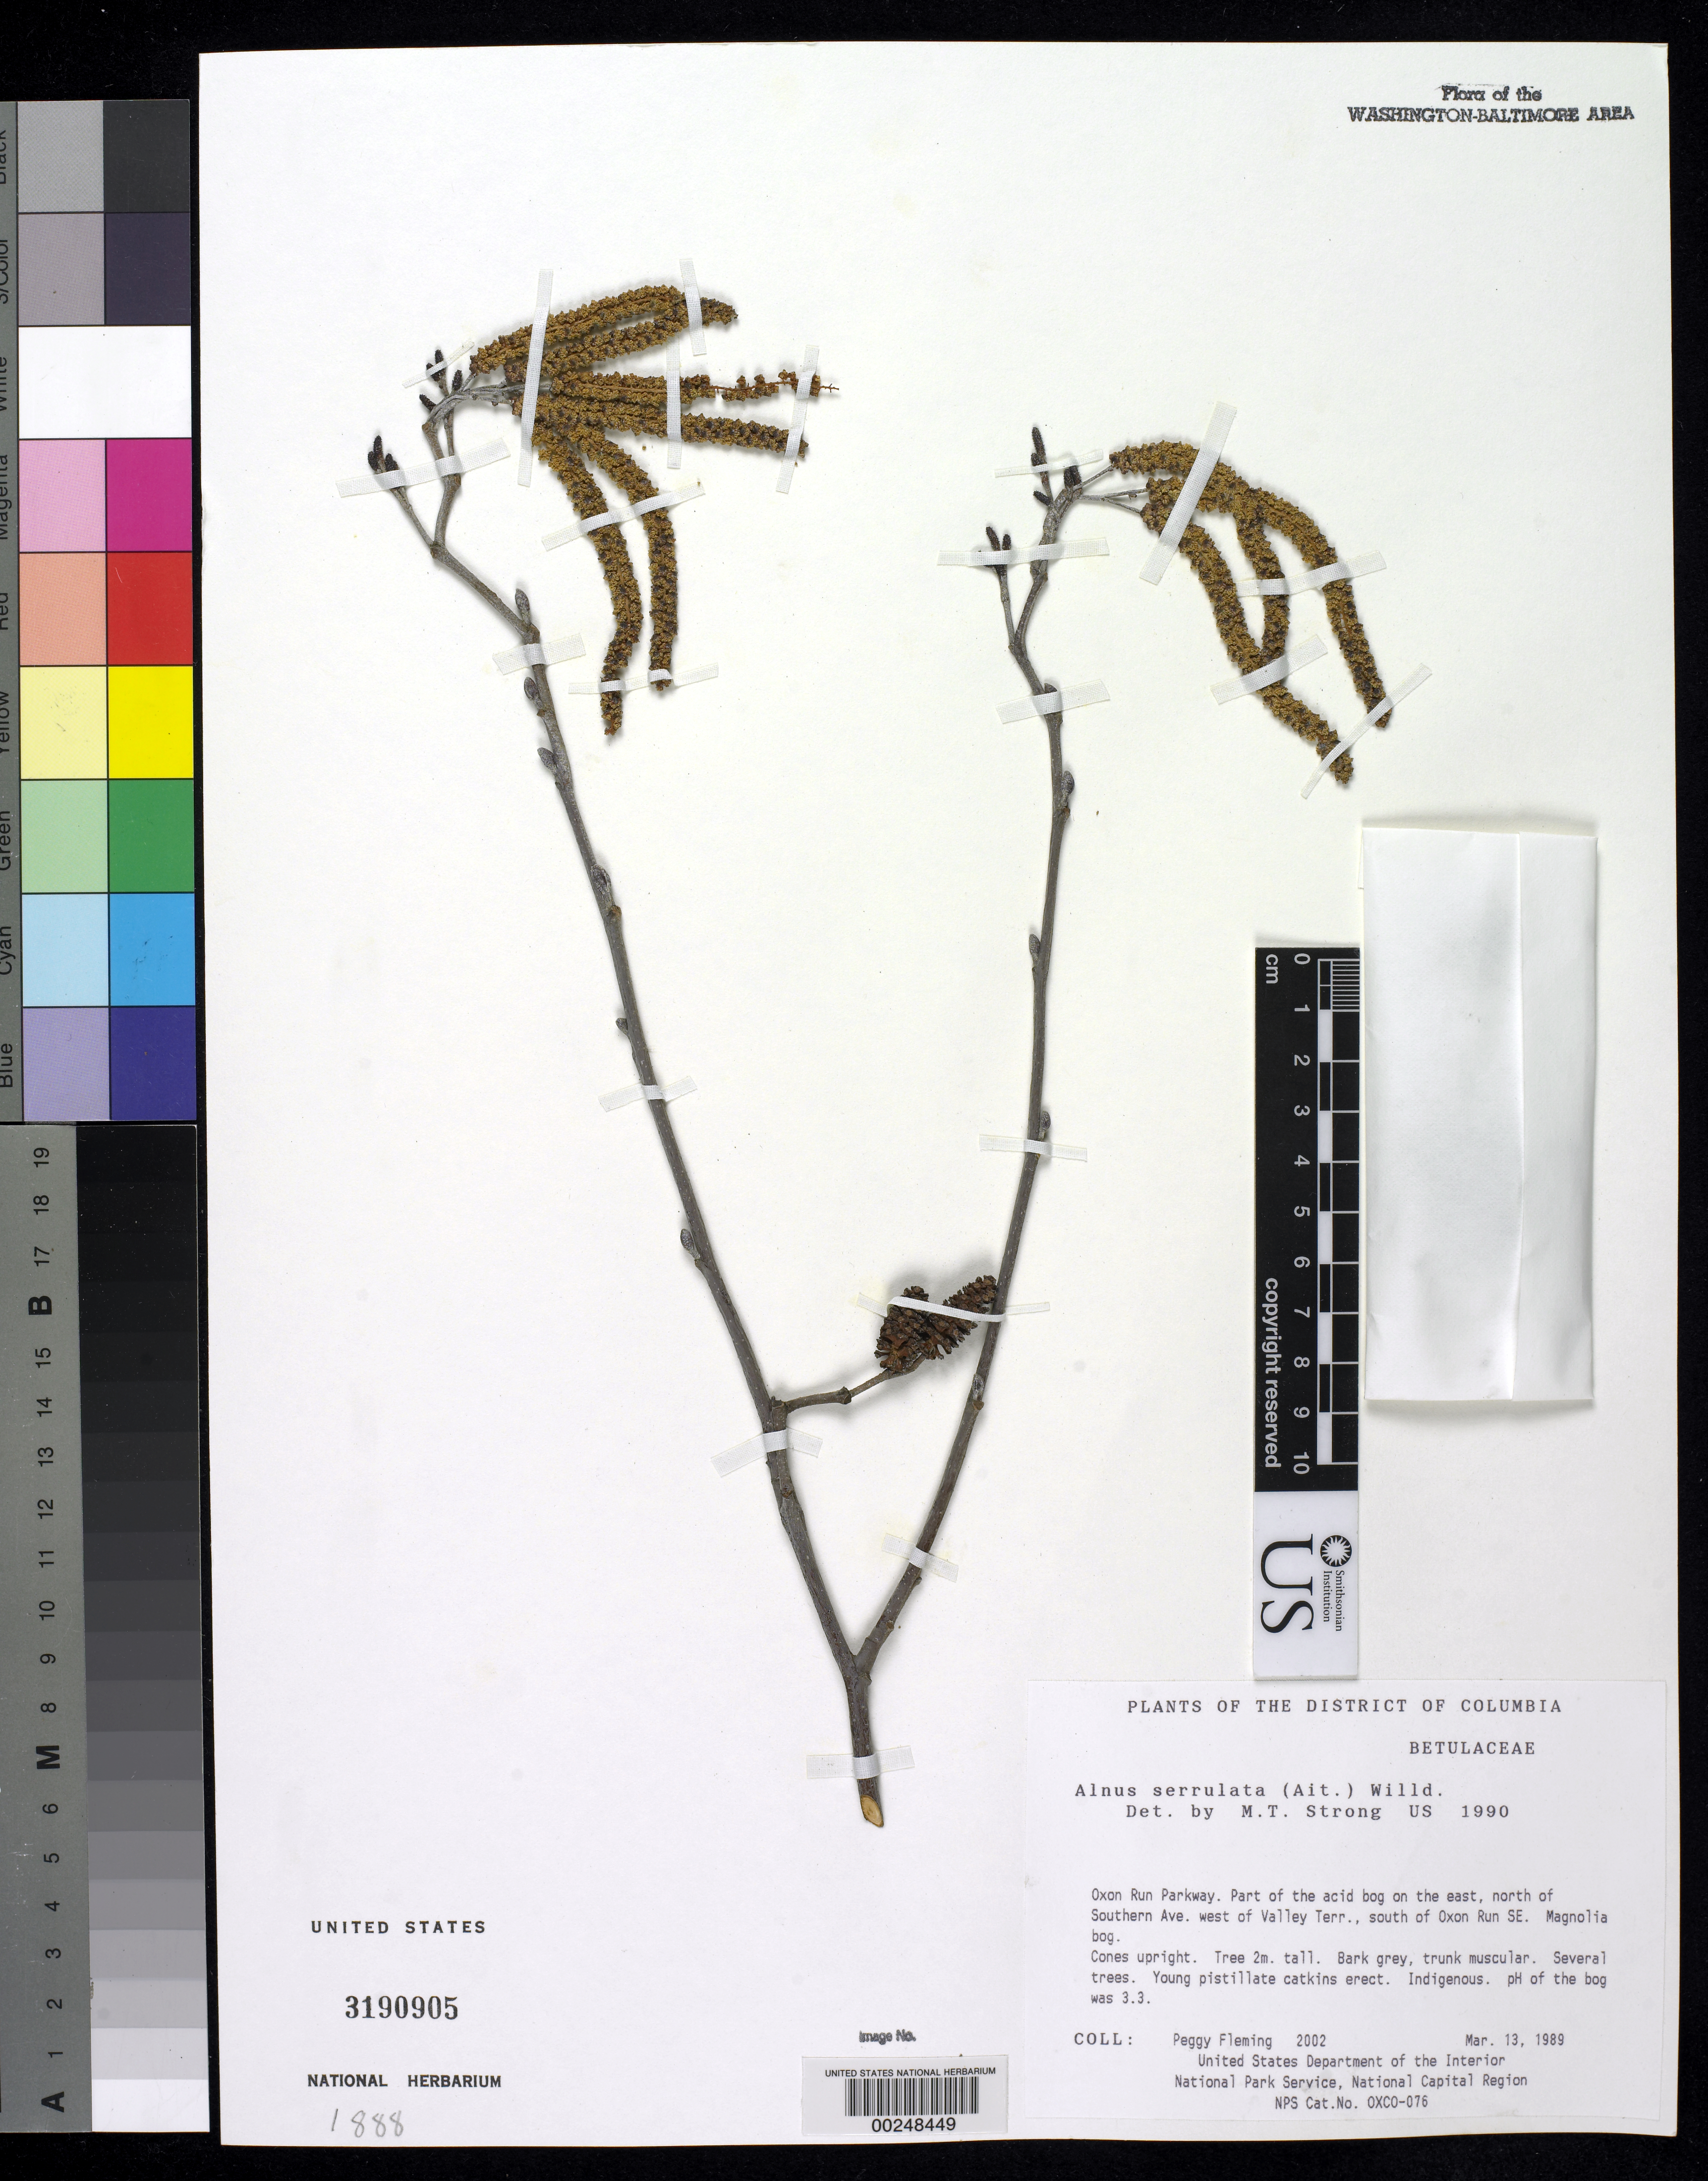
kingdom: Plantae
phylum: Tracheophyta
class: Magnoliopsida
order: Fagales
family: Betulaceae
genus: Alnus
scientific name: Alnus serrulata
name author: (Aiton) Willd.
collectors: P. Fleming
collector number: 2002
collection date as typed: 13 Mar 1989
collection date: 1989-03-13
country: United States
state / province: District of Columbia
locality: Oxon Run Parkway, bog on East, N of Southern Ave, W of Valley Terrace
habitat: Magnolia bog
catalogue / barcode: US 3190905